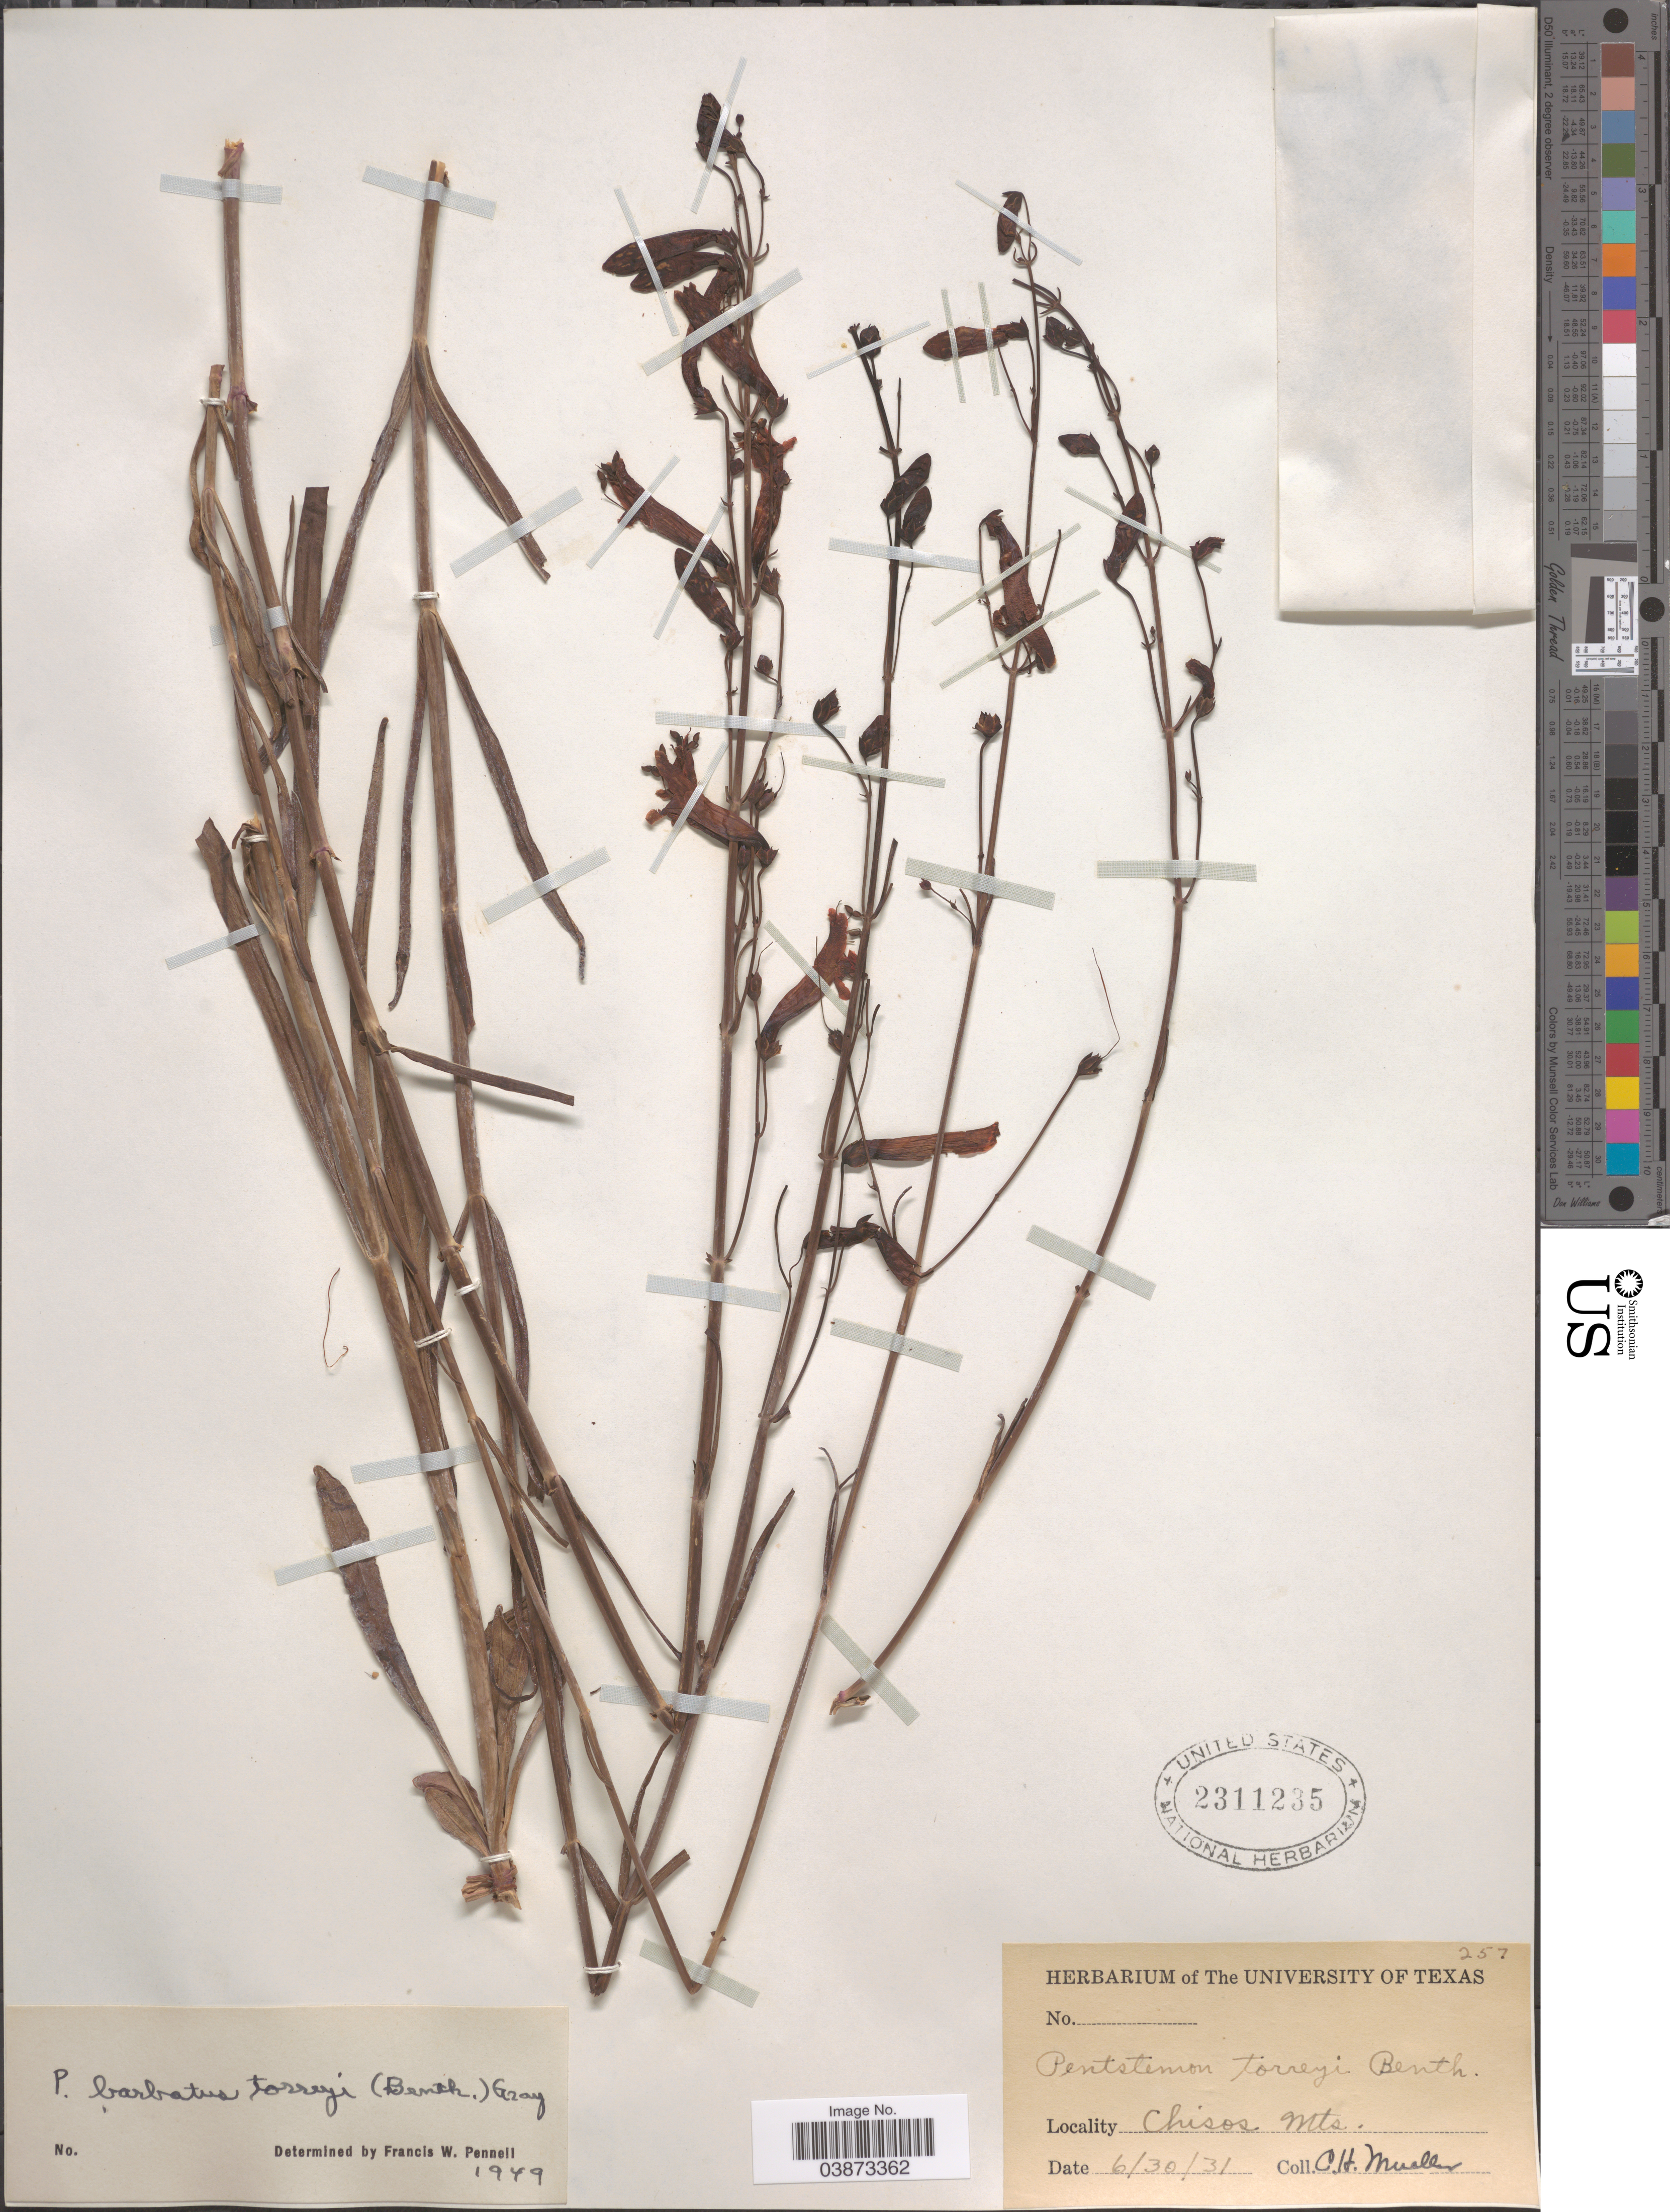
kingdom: Plantae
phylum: Tracheophyta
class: Magnoliopsida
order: Lamiales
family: Plantaginaceae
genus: Penstemon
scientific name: Penstemon barbatus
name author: (Cav.) Roth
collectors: C. H. Mueller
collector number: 257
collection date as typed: Transcribed d/m/y: 30/6/31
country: United States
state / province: Texas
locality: Chisos Mts.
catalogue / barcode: US 2311235